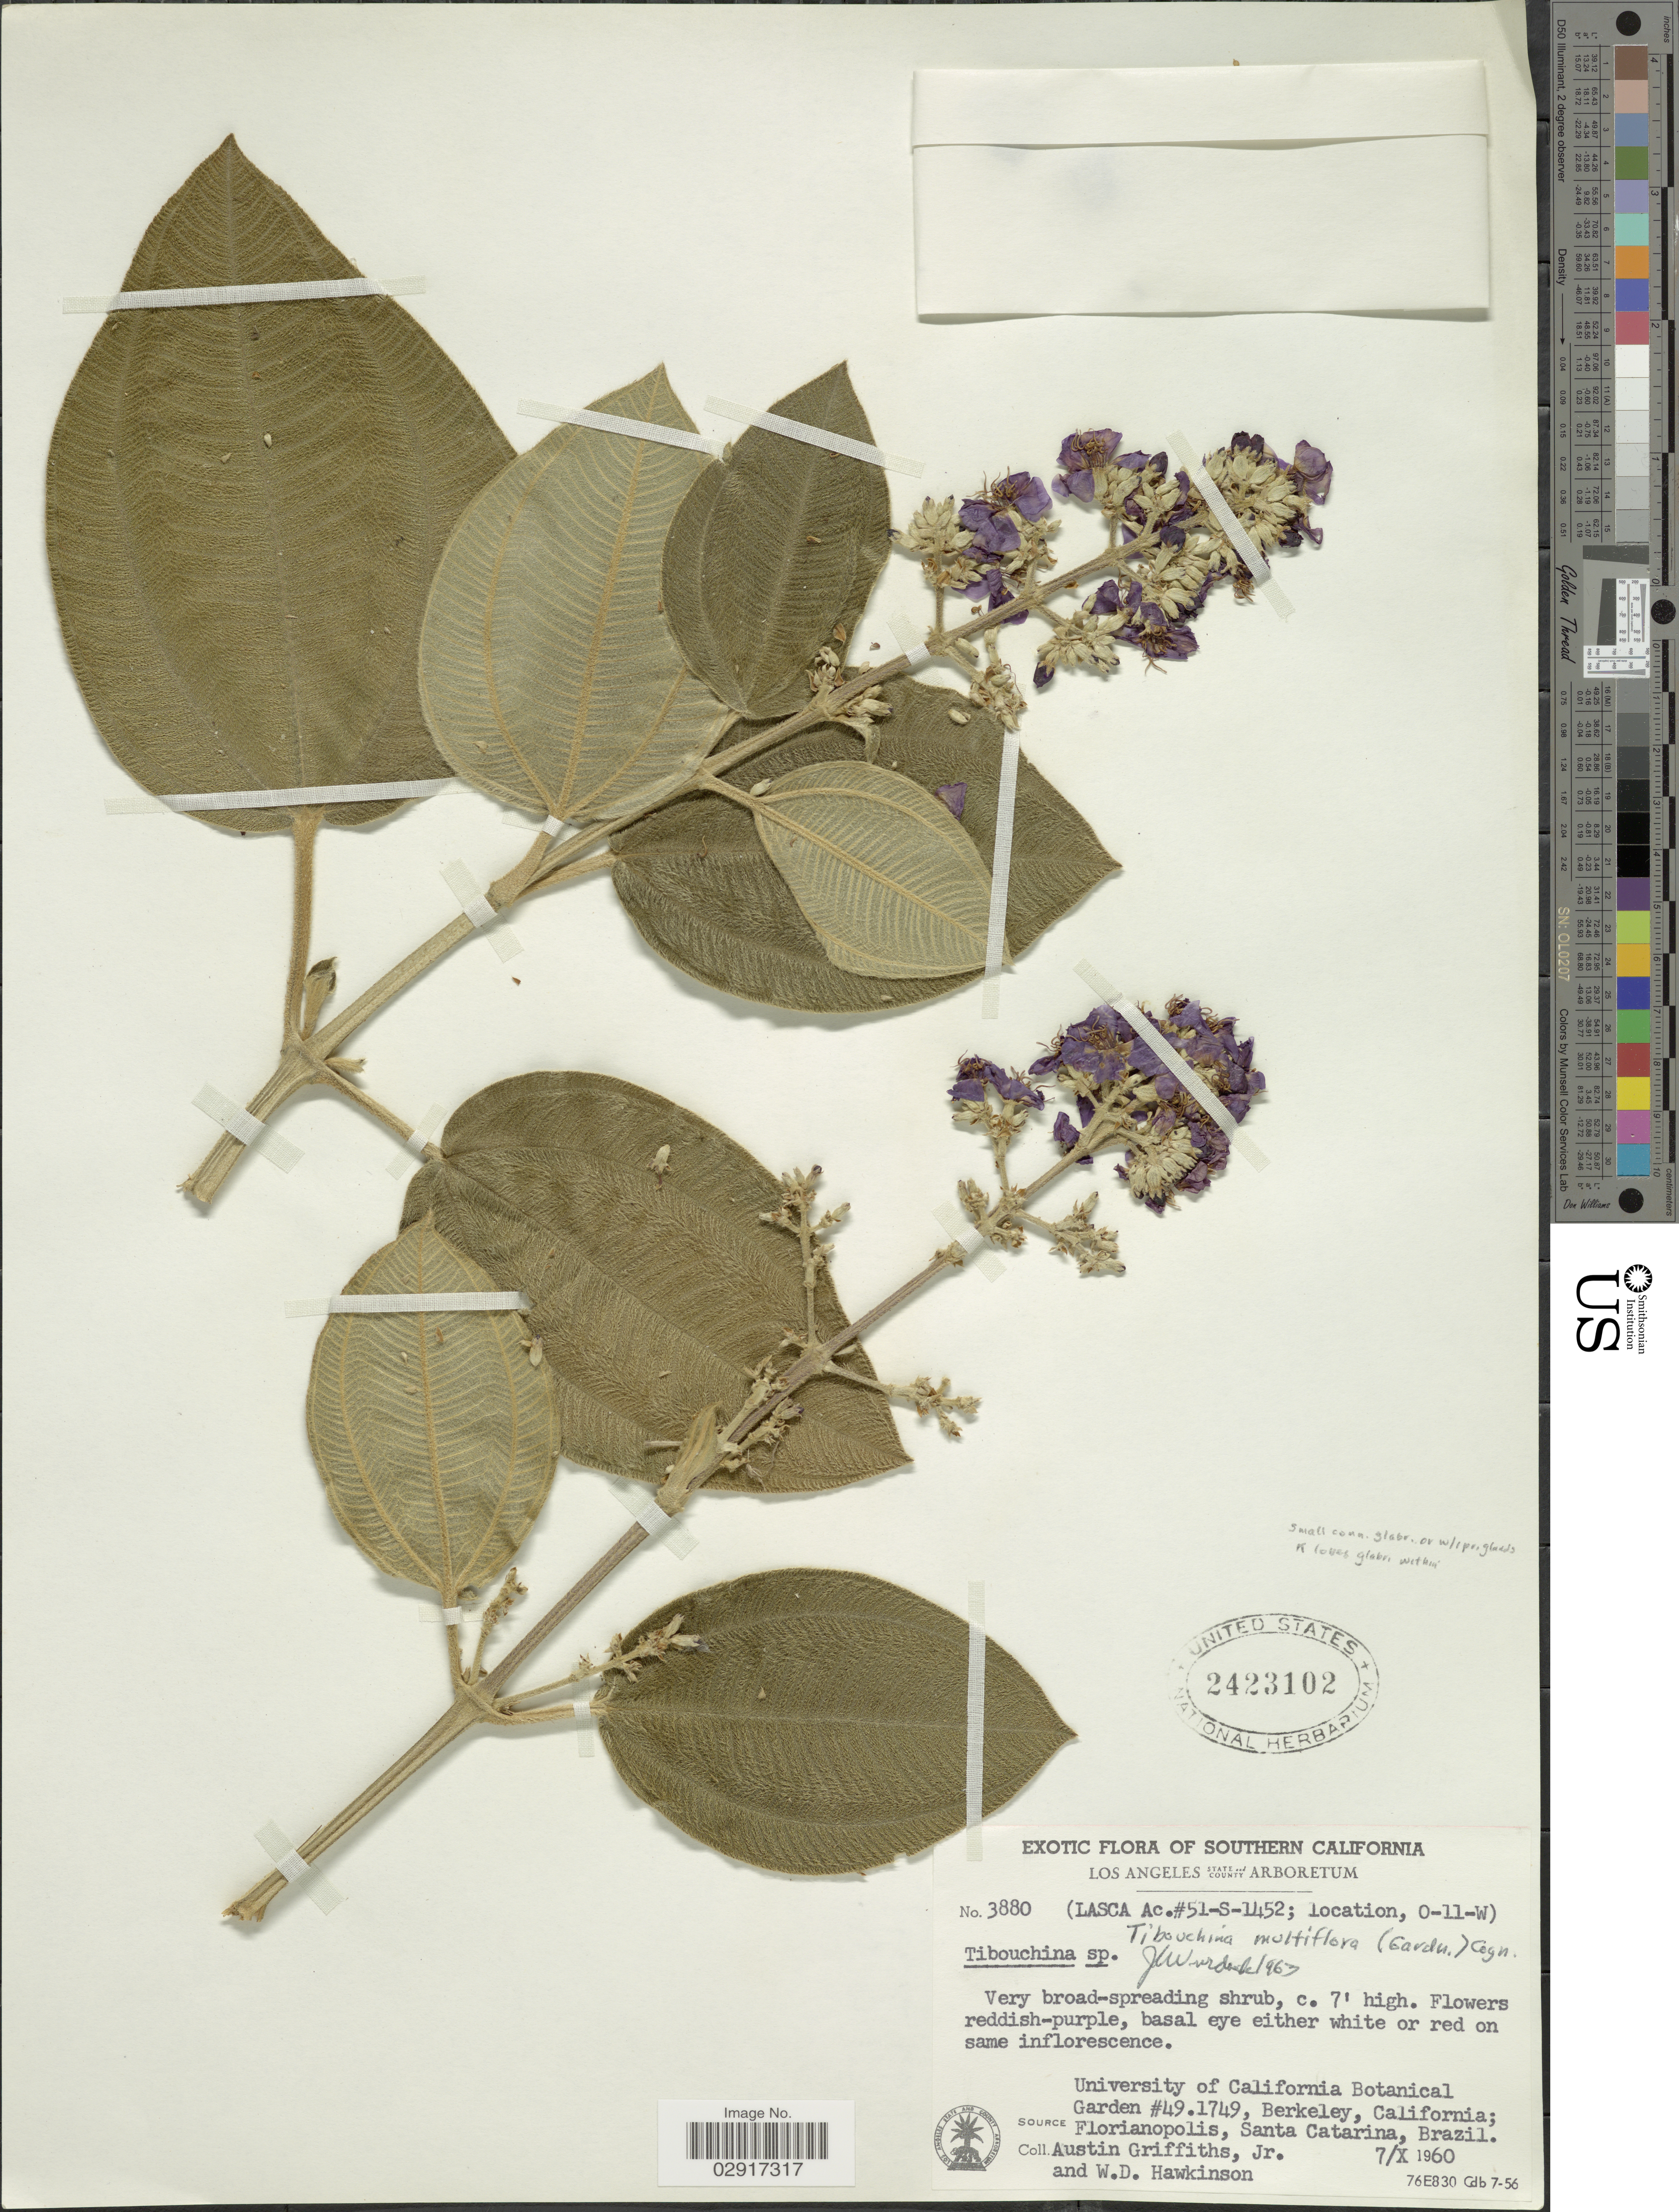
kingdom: Plantae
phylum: Tracheophyta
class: Magnoliopsida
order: Myrtales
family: Melastomataceae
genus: Pleroma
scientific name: Pleroma heteromallum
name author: (D. Don) D. Don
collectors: A. Griffiths & W. Hawkinson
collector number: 3880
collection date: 1960-10-07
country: United States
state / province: California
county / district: Los Angeles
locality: Southern California. Los Angeles State and County Arboretum. University of California Botanical Garden #49.1749, Berkeley, California.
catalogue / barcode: US 2423102